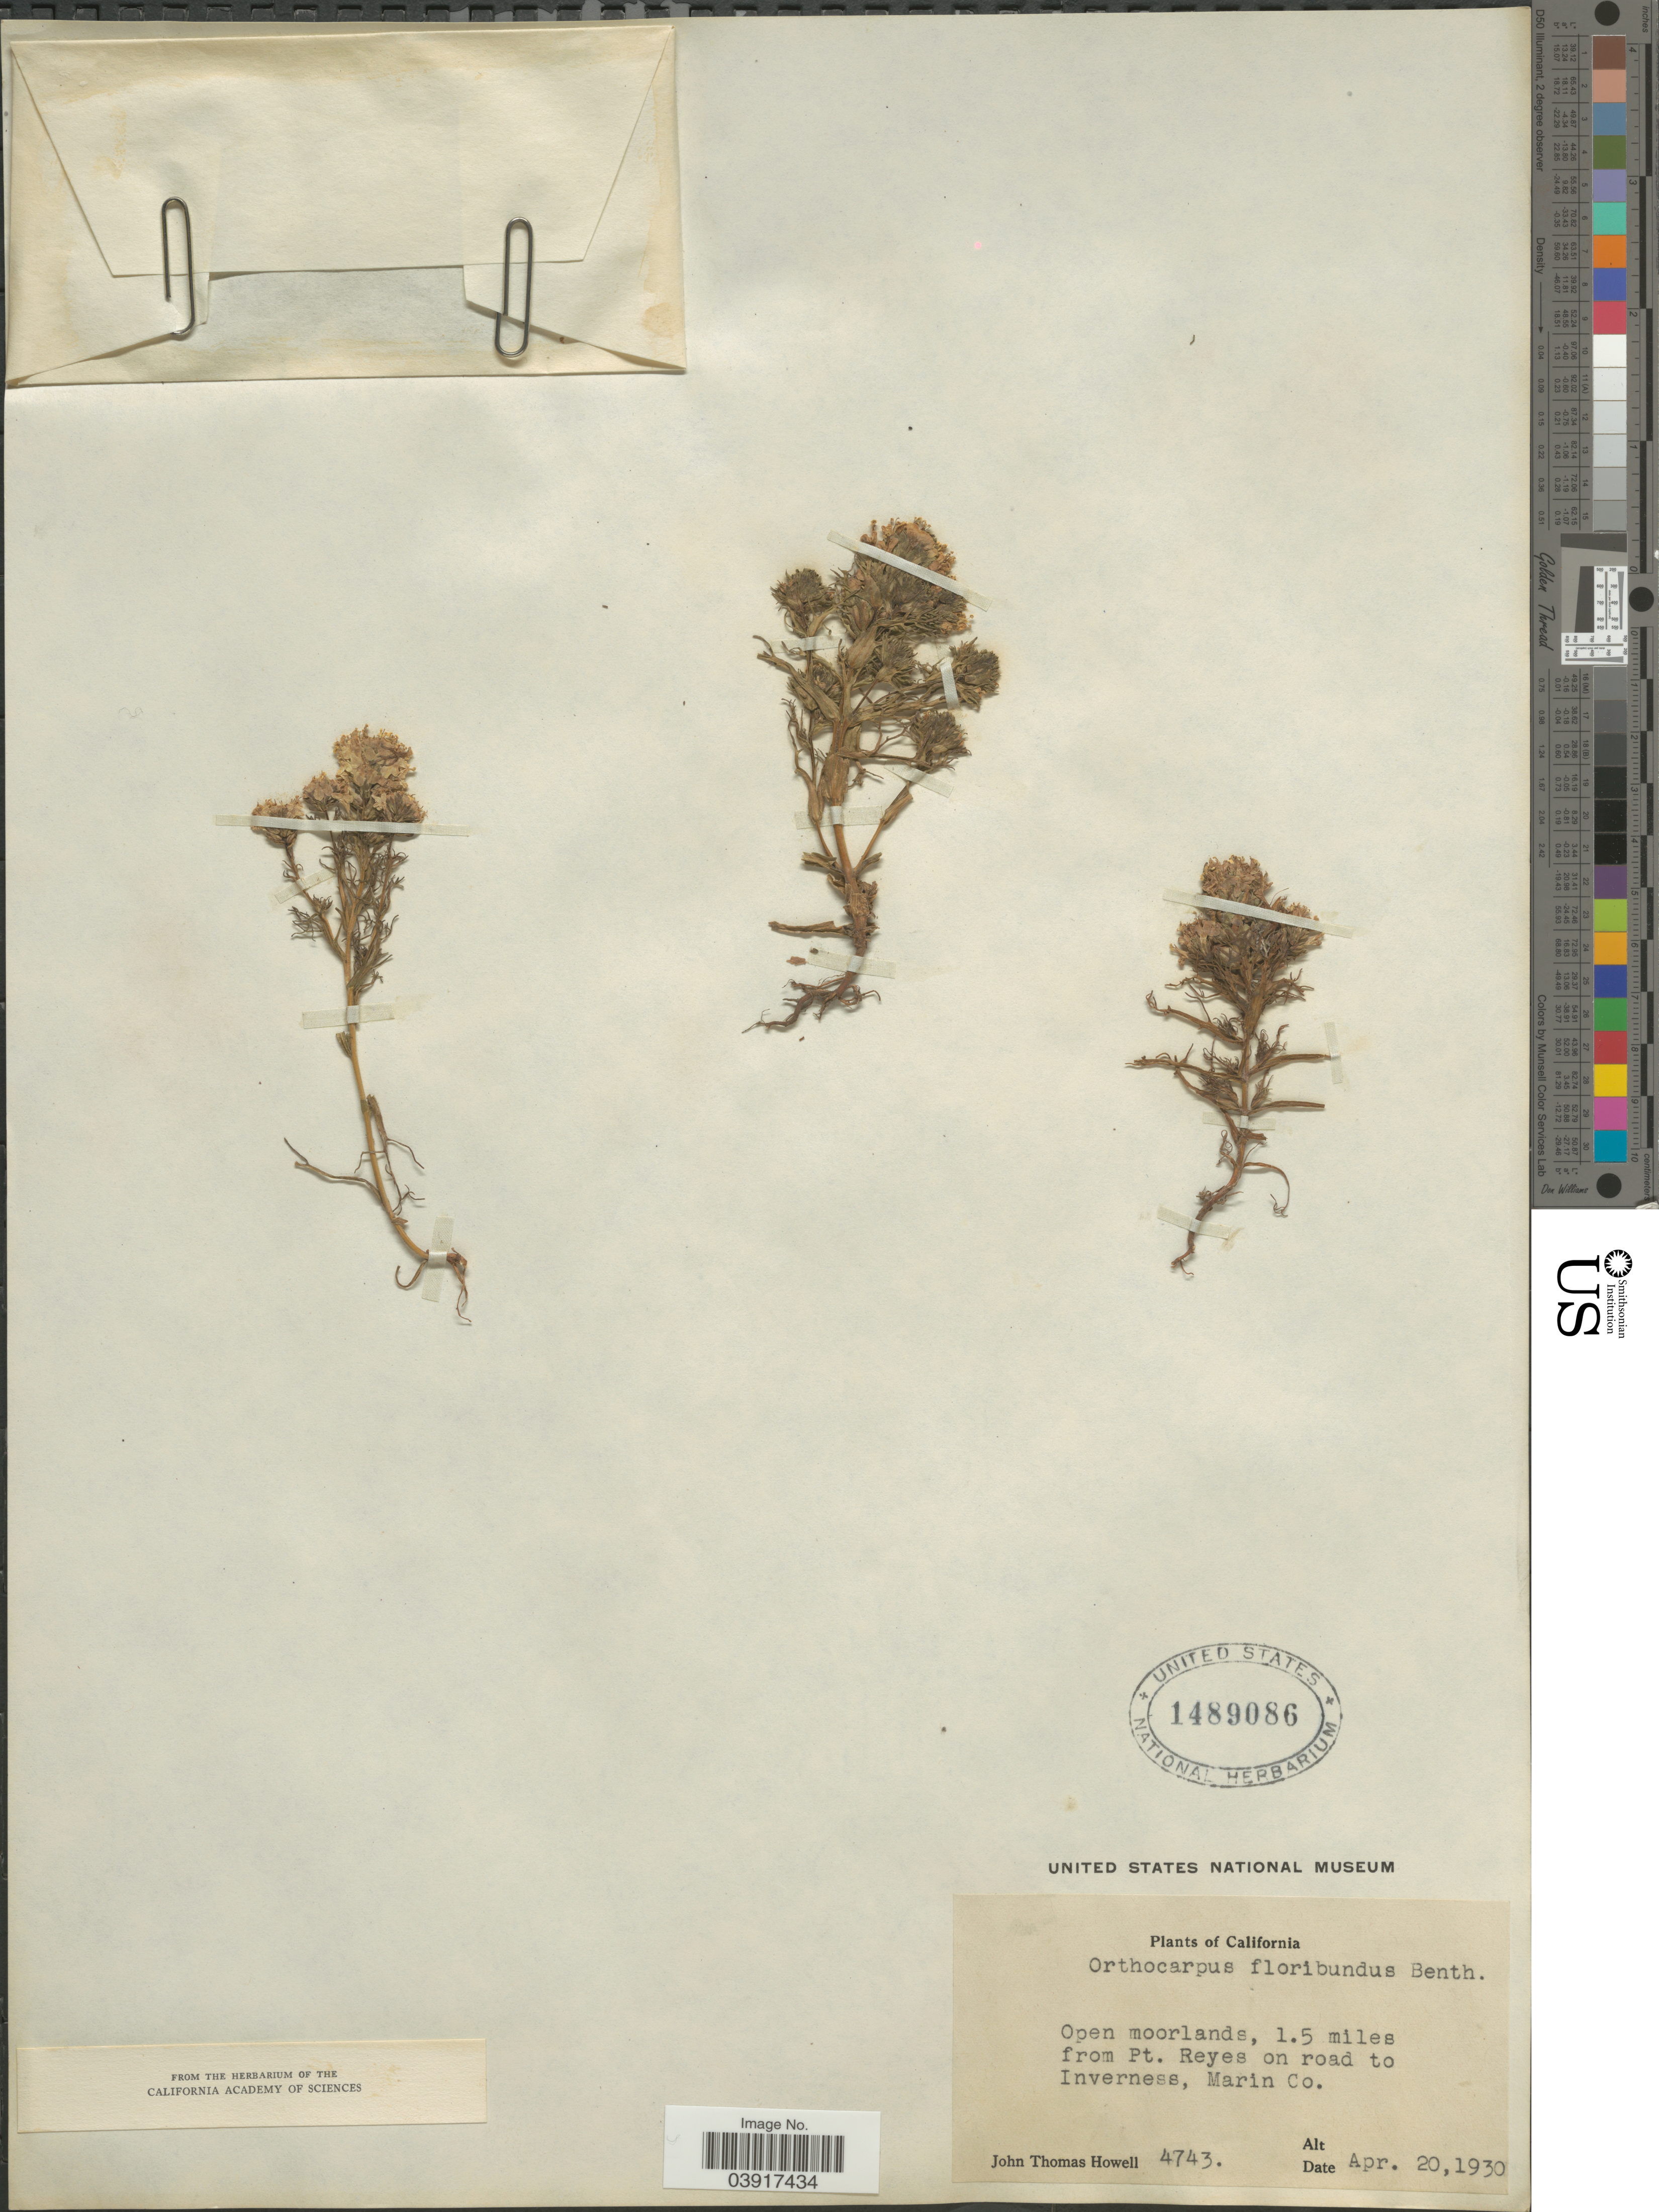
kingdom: Plantae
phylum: Tracheophyta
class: Magnoliopsida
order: Lamiales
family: Orobanchaceae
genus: Orthocarpus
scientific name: Orthocarpus floribundus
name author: Benth.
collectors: J. T. Howell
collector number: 4743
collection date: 1930-04-20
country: United States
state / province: California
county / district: Marin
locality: Open moorlands, 1.5 miles from Pt. Reyes on road to Inverness, Marin Co.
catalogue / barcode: US 1489086